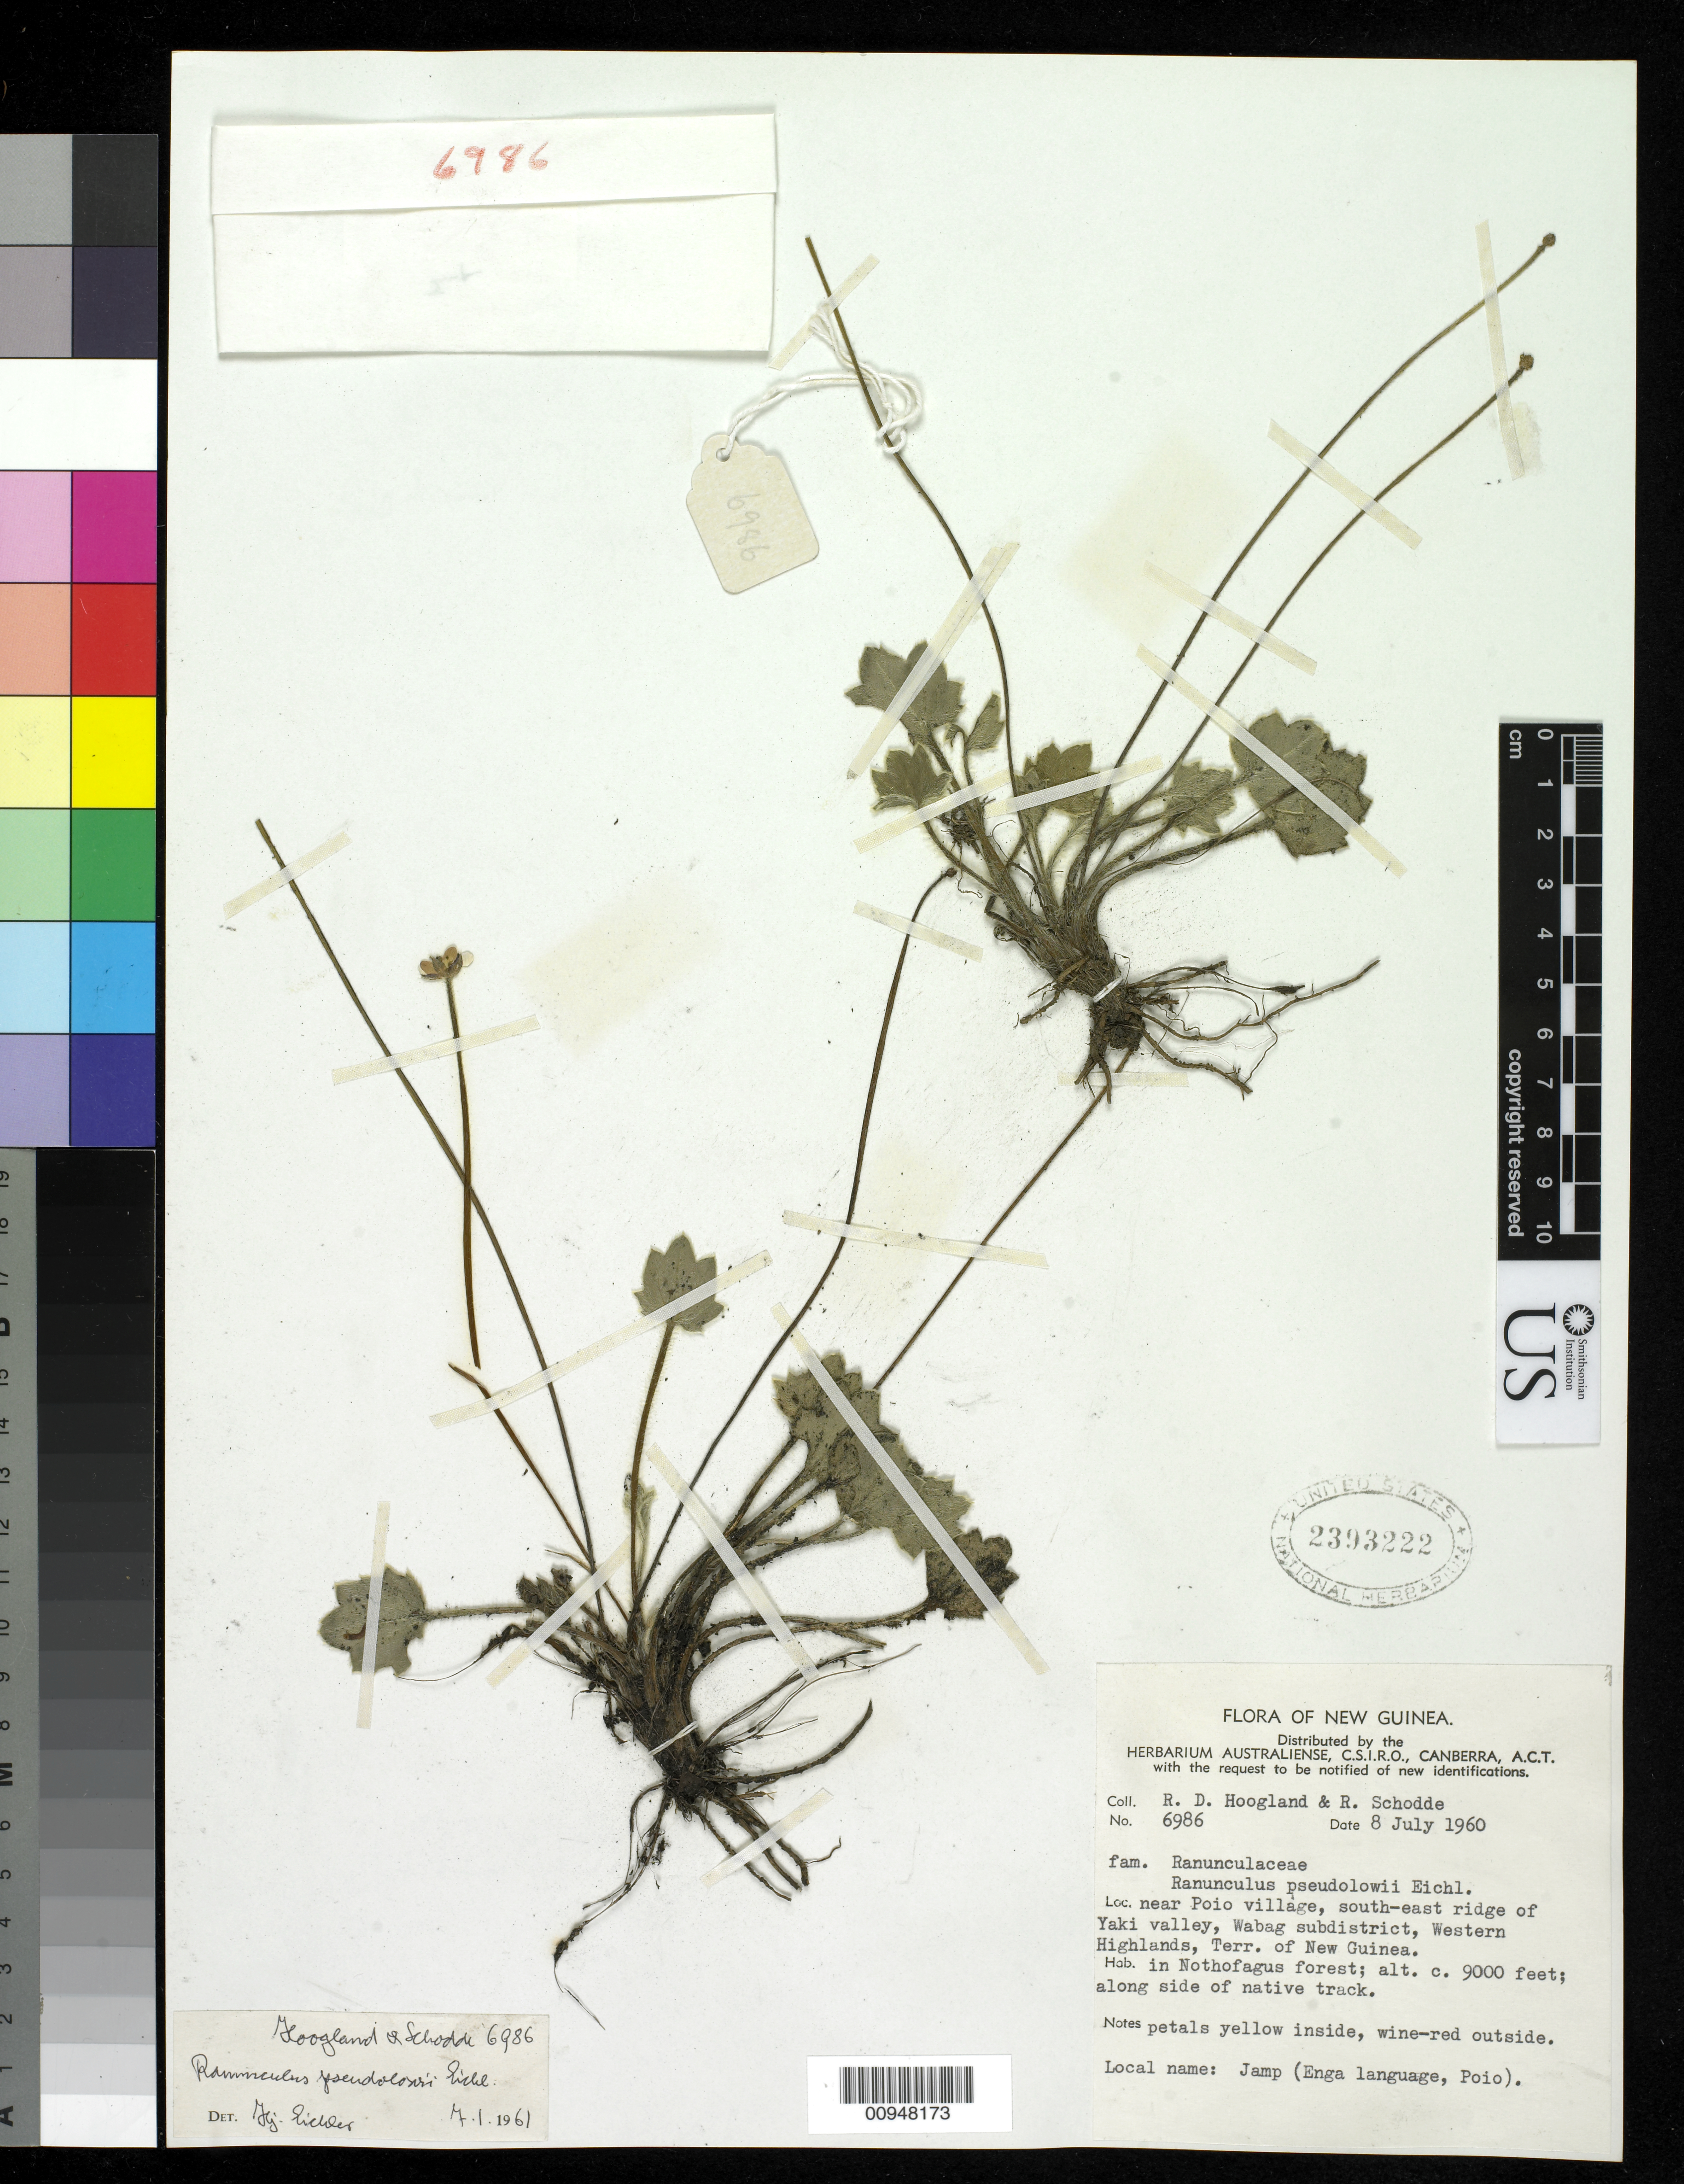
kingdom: Plantae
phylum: Tracheophyta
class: Magnoliopsida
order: Ranunculales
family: Ranunculaceae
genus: Ranunculus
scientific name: Ranunculus pseudolowii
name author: H. Eichler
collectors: R. D. Hoogland & R. Schodde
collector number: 6986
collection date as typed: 08 Jul 1960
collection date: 1960-07-08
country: Papua New Guinea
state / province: Enga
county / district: Wabag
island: New Guinea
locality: Near Poio village, SE ridge of Yaki Valley.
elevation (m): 2743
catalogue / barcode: US 2393222